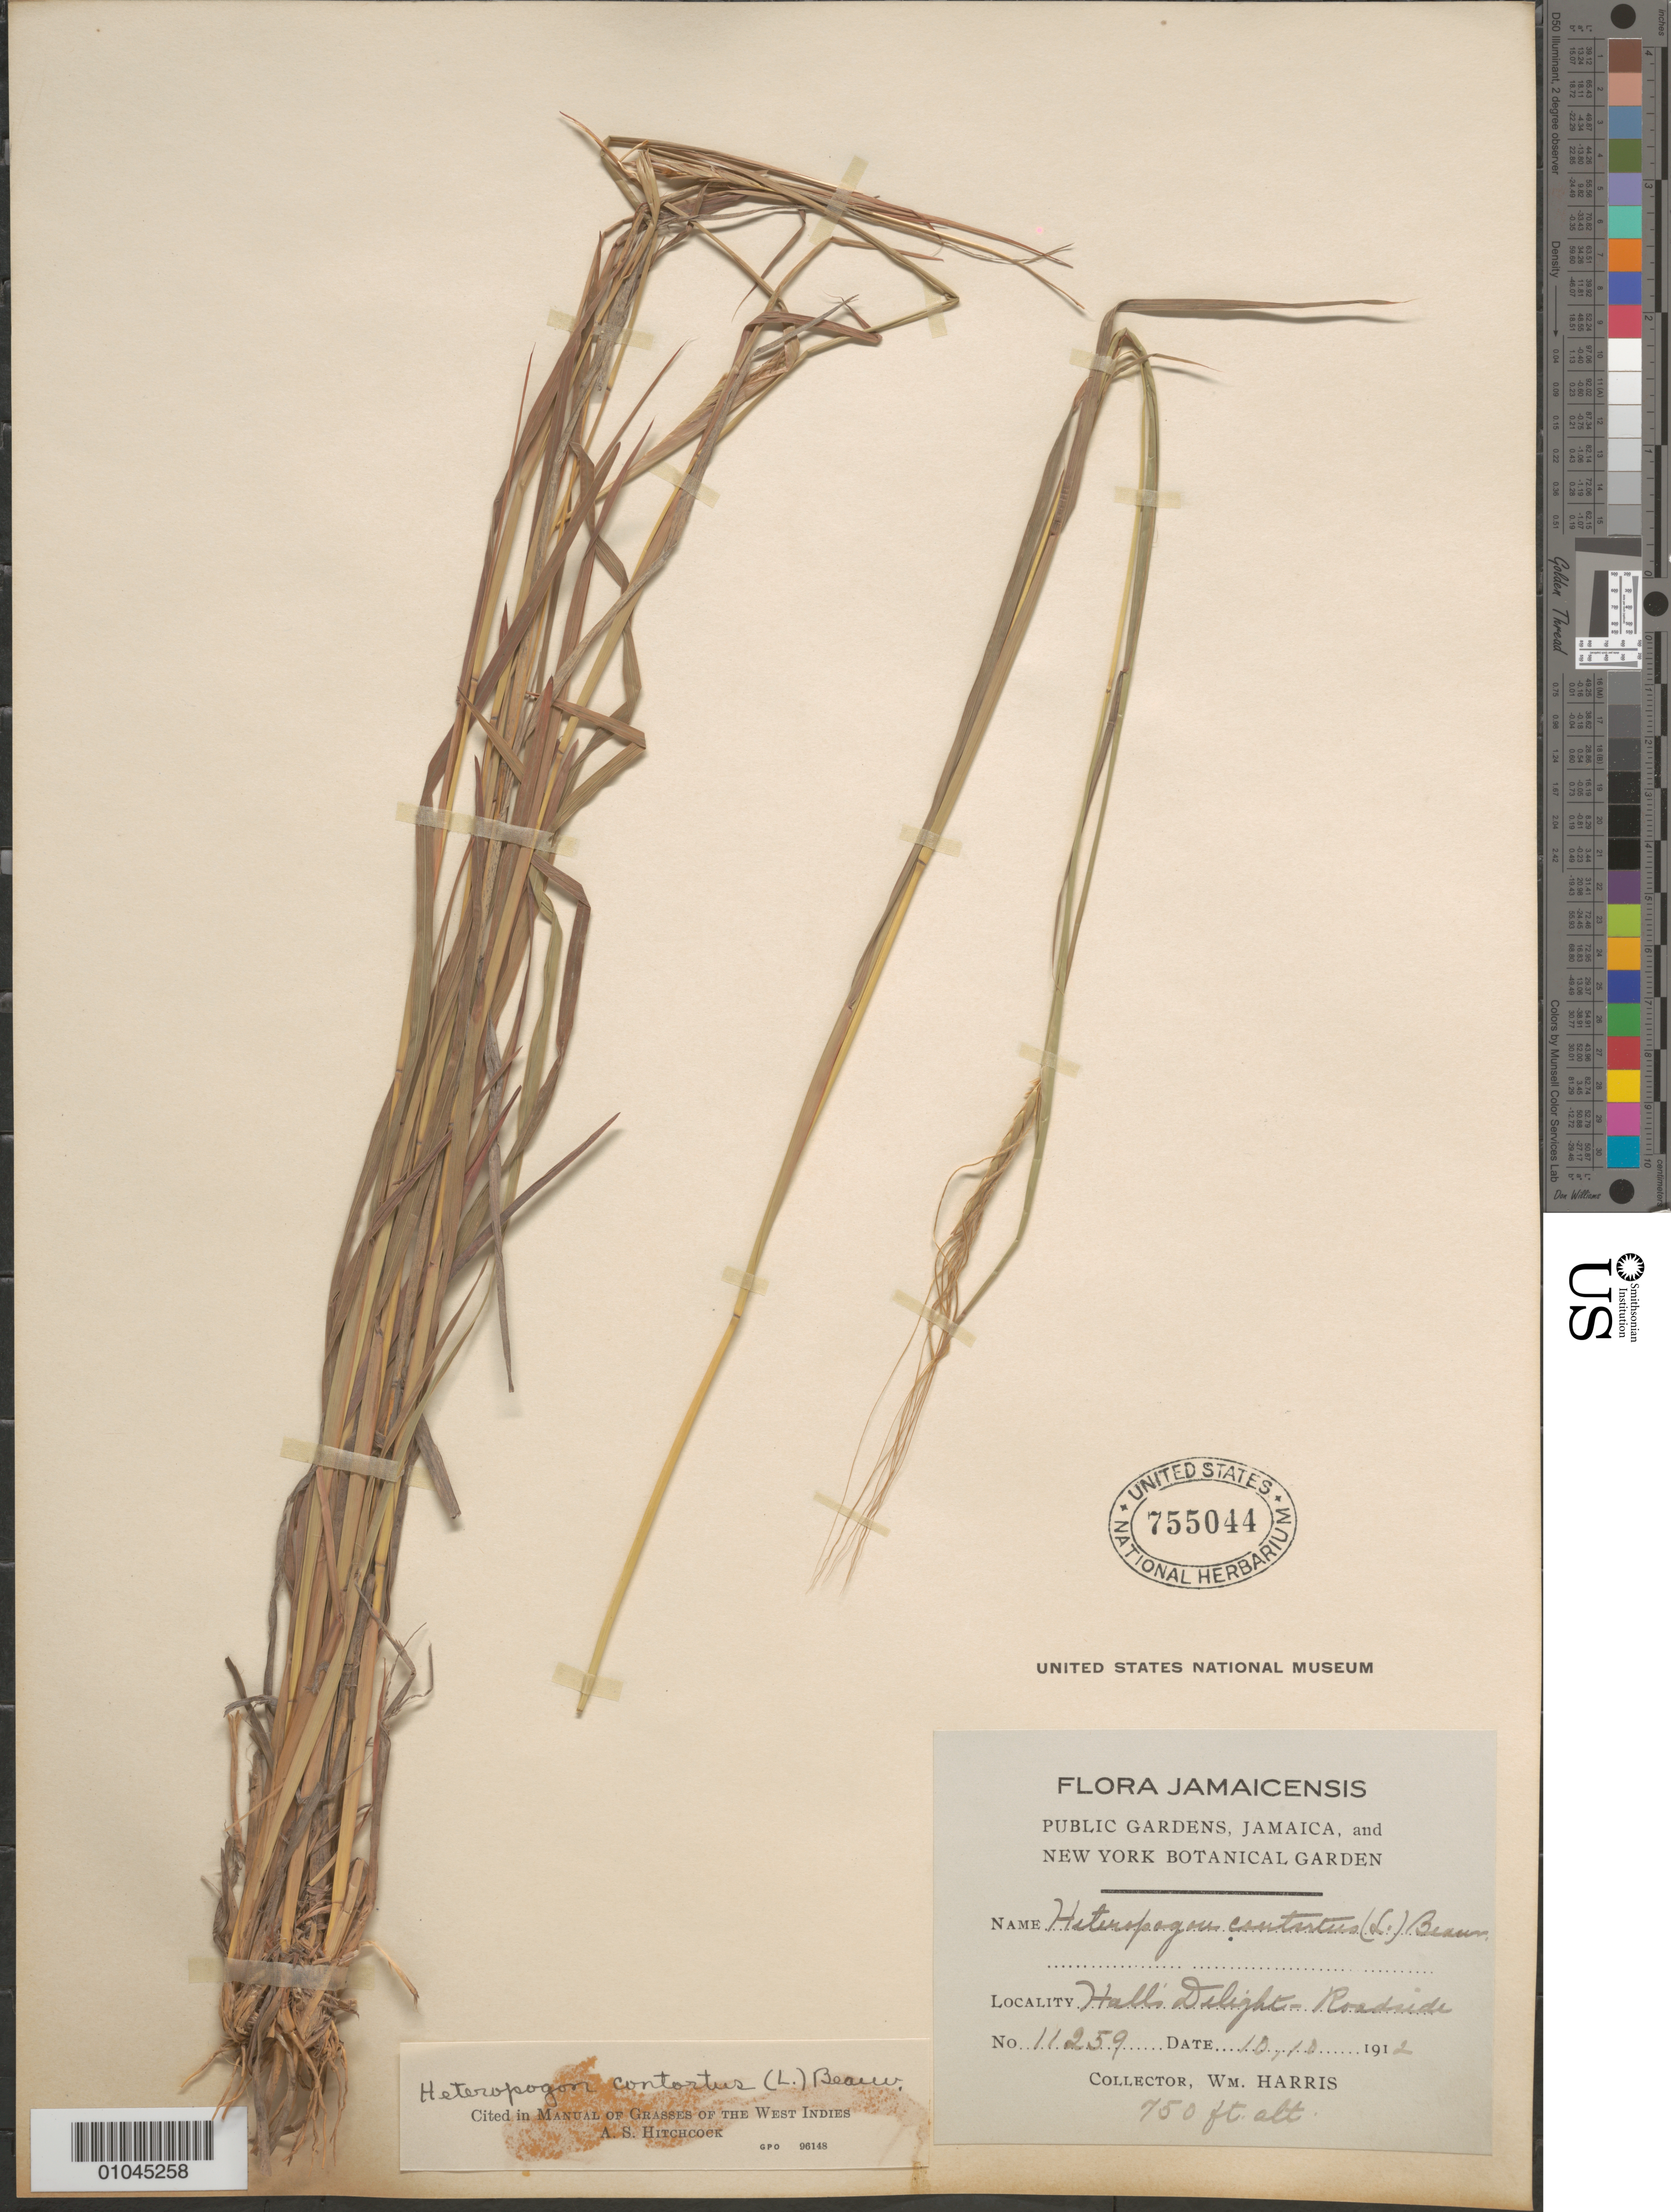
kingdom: Plantae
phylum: Tracheophyta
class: Liliopsida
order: Poales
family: Poaceae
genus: Heteropogon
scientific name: Heteropogon contortus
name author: (L.) P. Beauv. ex Roem. & Schult.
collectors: W. Harris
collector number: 11259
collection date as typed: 10 Oct 1912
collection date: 1912-10-10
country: Jamaica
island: Jamaica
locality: Hall's Delight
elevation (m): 229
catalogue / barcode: US 755044